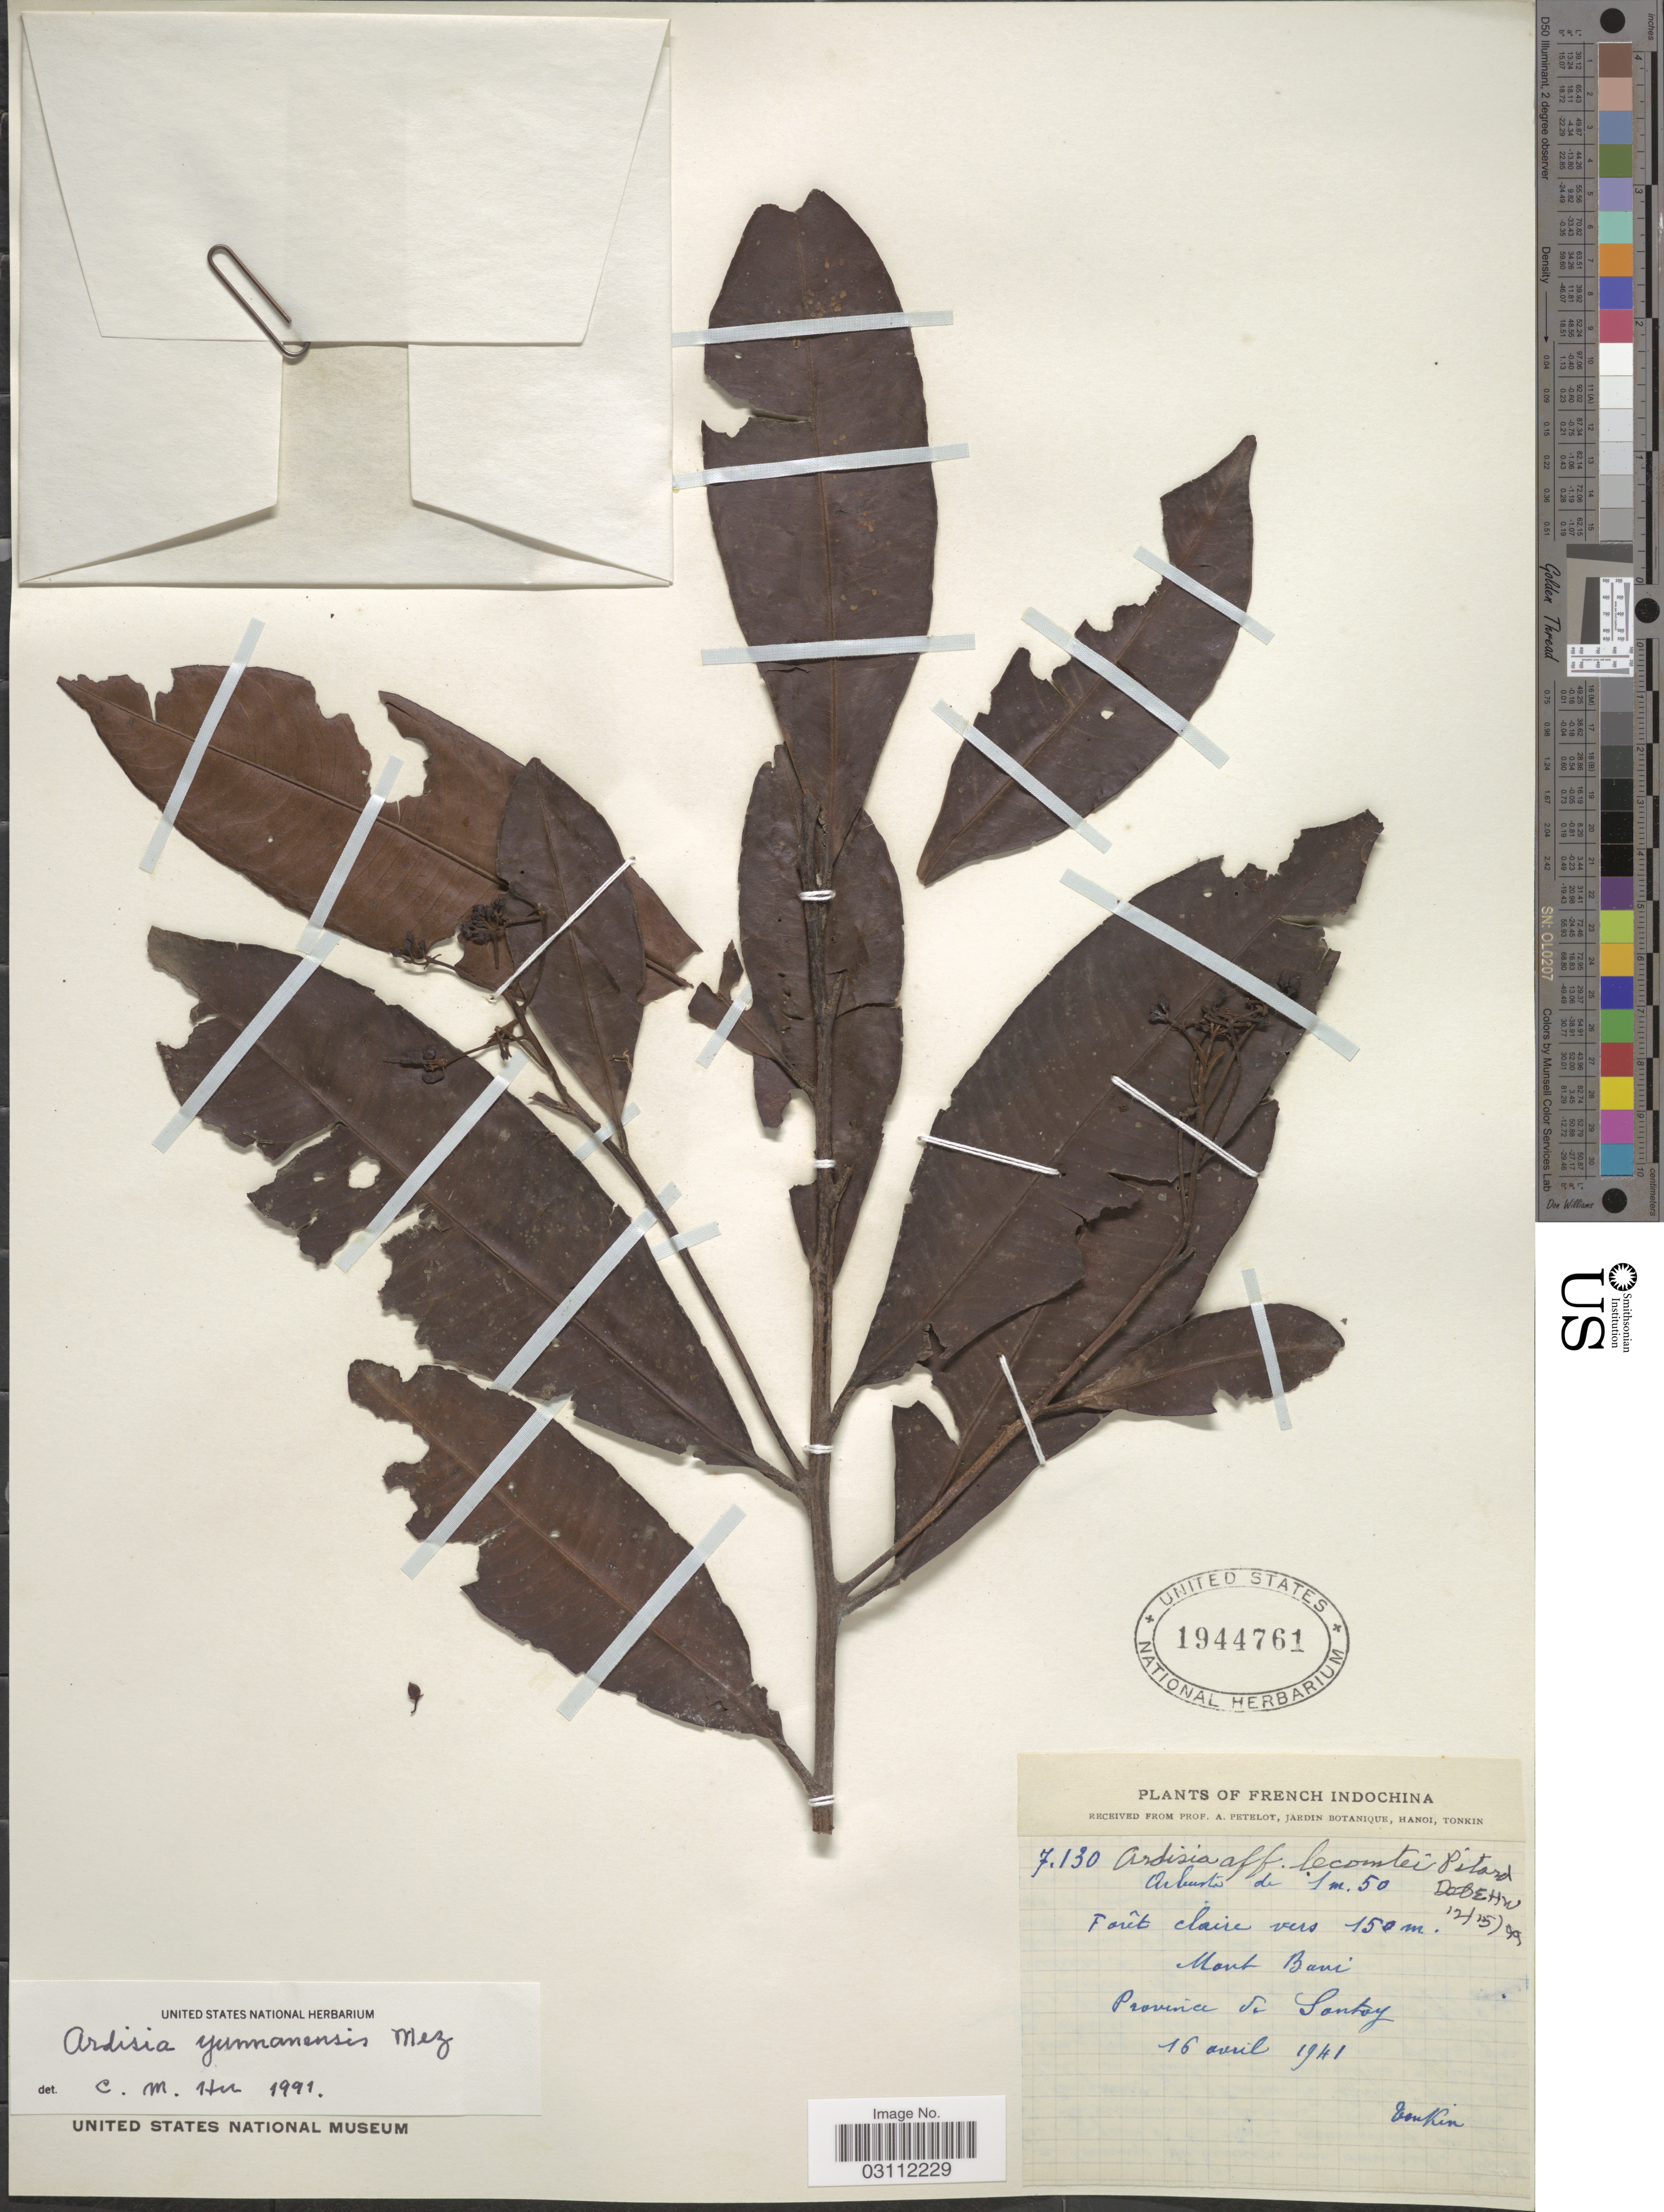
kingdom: Plantae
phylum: Tracheophyta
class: Magnoliopsida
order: Ericales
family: Primulaceae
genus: Ardisia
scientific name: Ardisia yunnanensis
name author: Mez in Engl.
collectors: A. Petelot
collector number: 7130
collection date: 1941-04-16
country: Vietnam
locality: French Indochina. Forêt claire vers Mont Bani. Province de Sontoy.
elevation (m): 150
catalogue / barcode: US 1944761